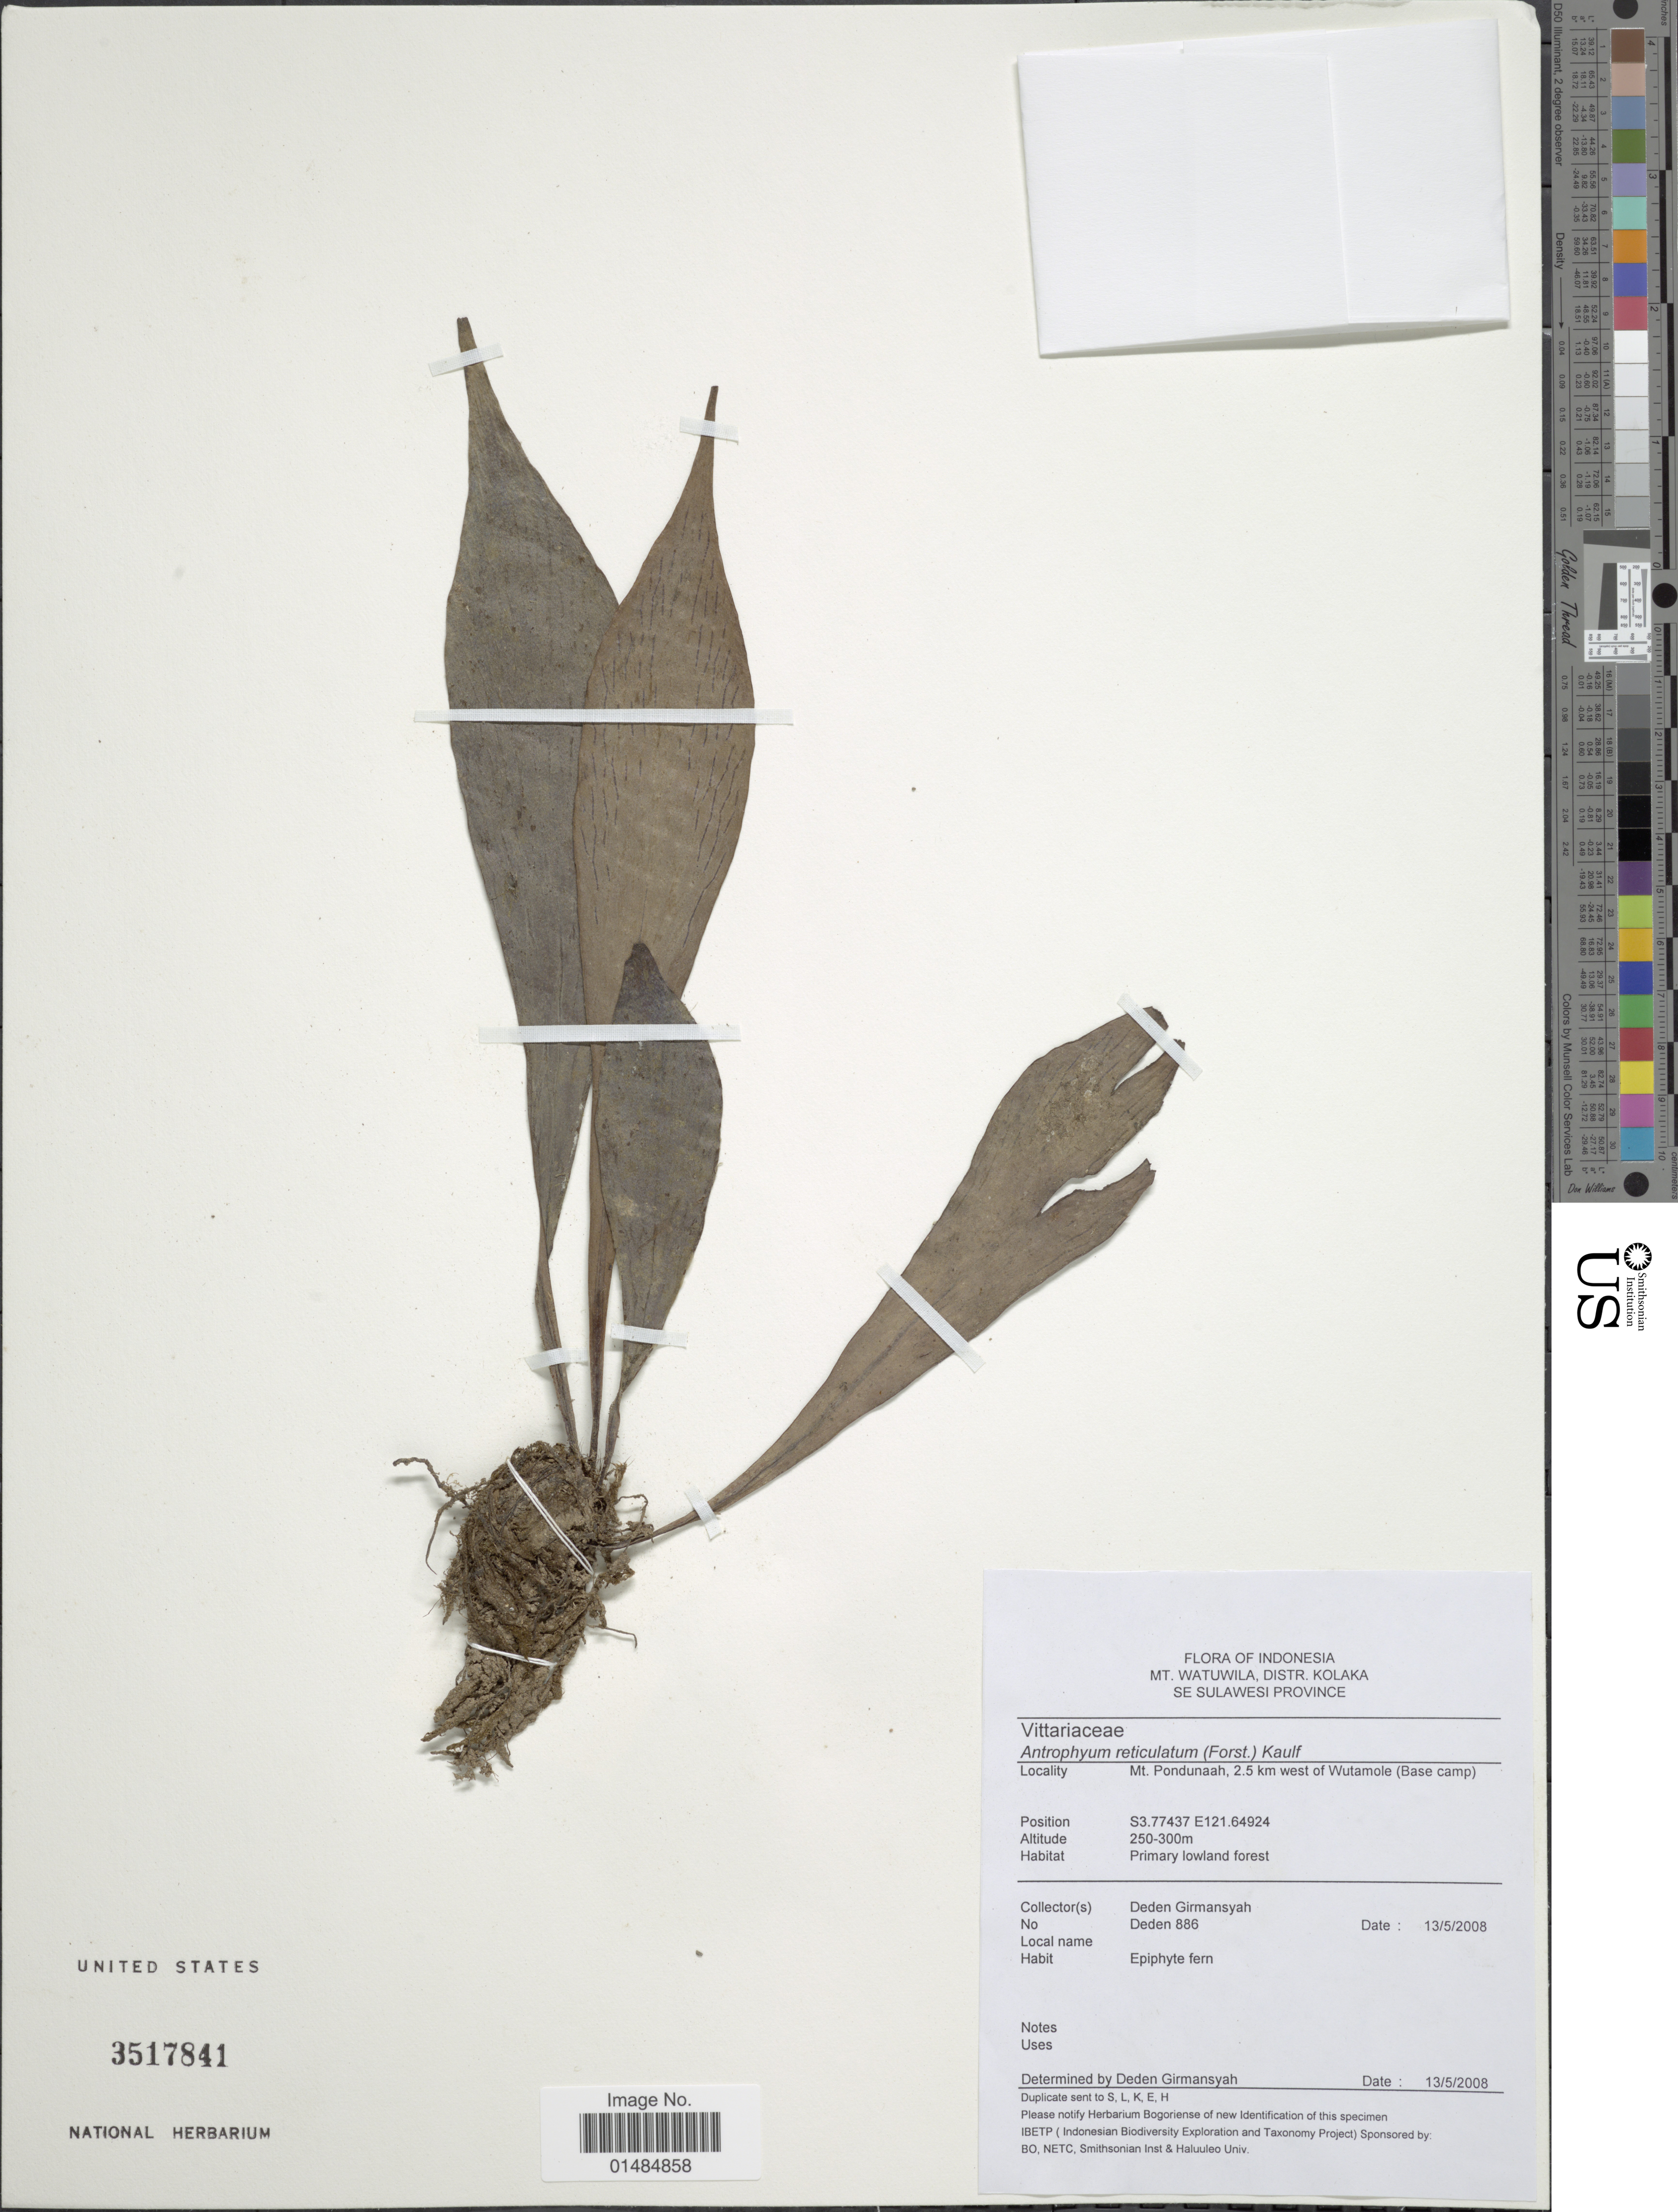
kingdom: Plantae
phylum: Tracheophyta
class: Polypodiopsida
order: Polypodiales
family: Pteridaceae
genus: Antrophyum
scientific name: Antrophyum reticulatum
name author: (G. Forst.) Kaulf.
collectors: D. Girmansyah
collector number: Deden 886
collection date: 2008-05-13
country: Indonesia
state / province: Sulawesi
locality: Mt. Watuwila, Distr. Kolaka, SE Sulawesi Province, Mt. Ponduaah, 2.5 km west of Wutamole (Base camp)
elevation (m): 250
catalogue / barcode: US 3517841